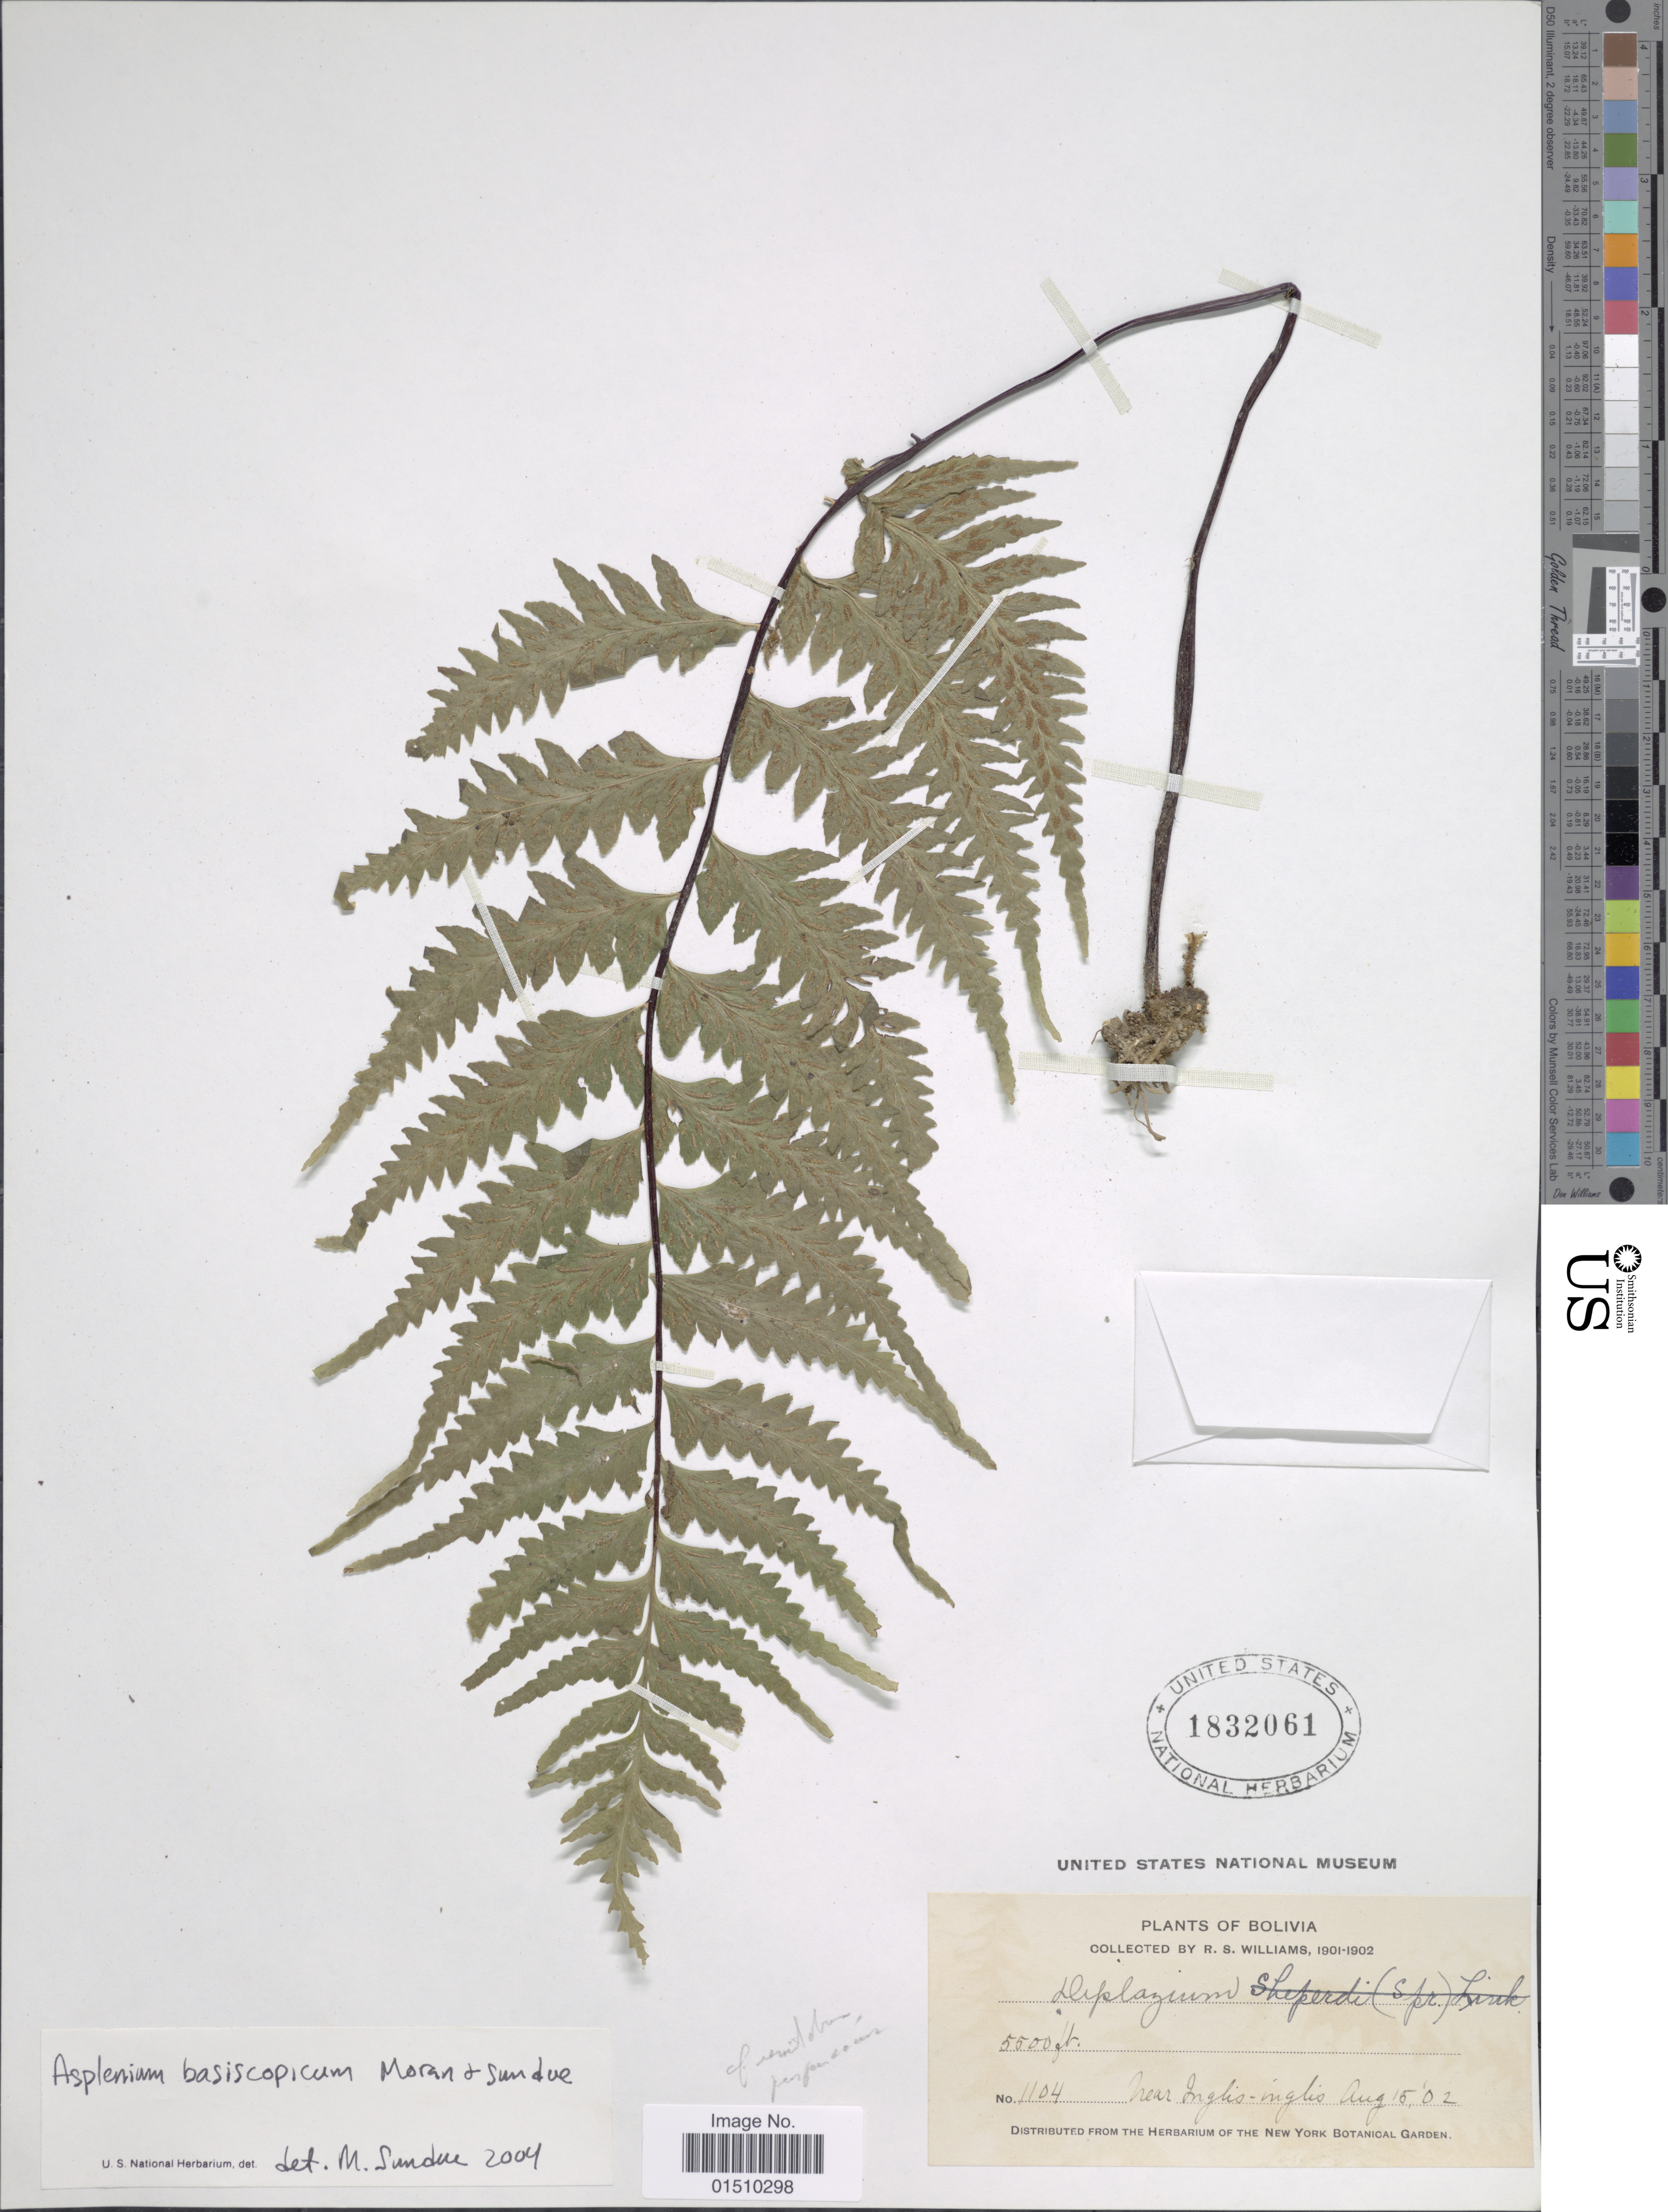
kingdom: Plantae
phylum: Tracheophyta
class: Polypodiopsida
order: Polypodiales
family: Aspleniaceae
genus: Asplenium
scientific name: Asplenium basiscopicum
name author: Moran & Sundue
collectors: R. S. Williams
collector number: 1104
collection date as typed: Aug. 15, '02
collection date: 1902-08-15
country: Bolivia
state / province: La Paz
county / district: Franz Tamayo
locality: Near Inglis-Inglis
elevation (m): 1676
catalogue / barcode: US 1832061